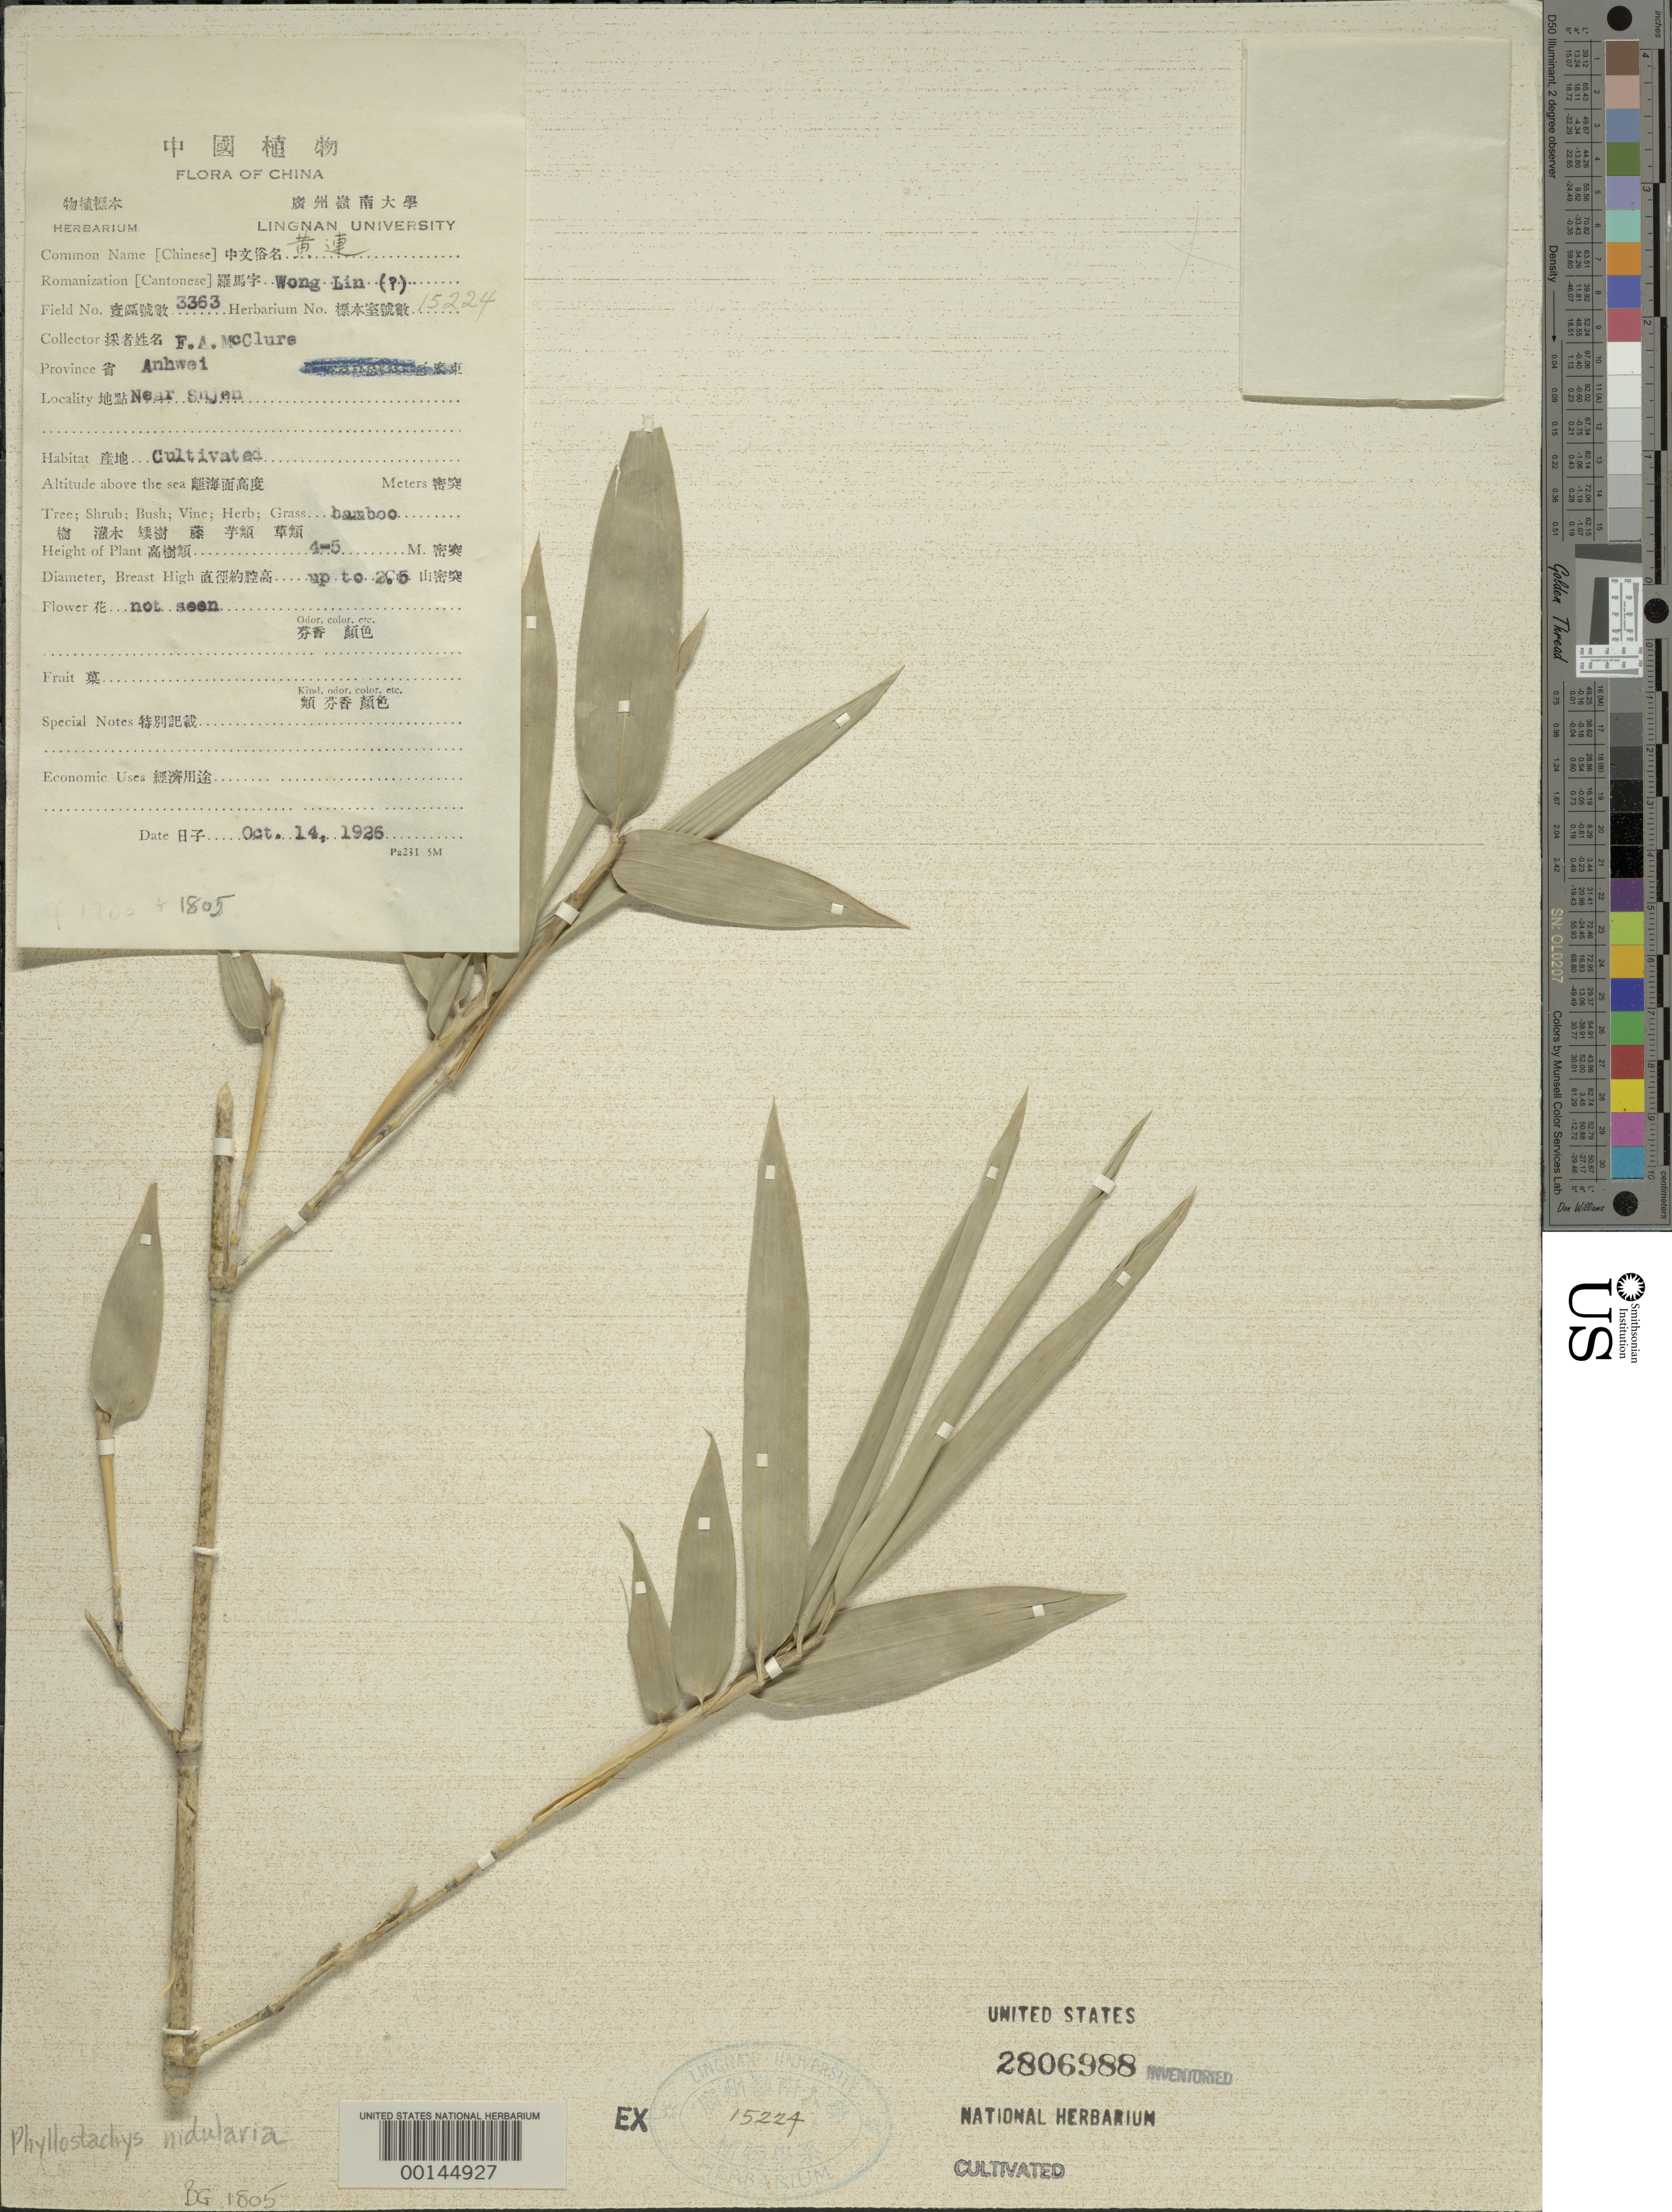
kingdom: Plantae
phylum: Tracheophyta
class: Liliopsida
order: Poales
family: Poaceae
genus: Phyllostachys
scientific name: Phyllostachys nidularia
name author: Munro ex Fenzi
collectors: F. A. McClure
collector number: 3363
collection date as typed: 14 Oct 1926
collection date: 1926-10-14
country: China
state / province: Anhui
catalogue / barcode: US 2806988